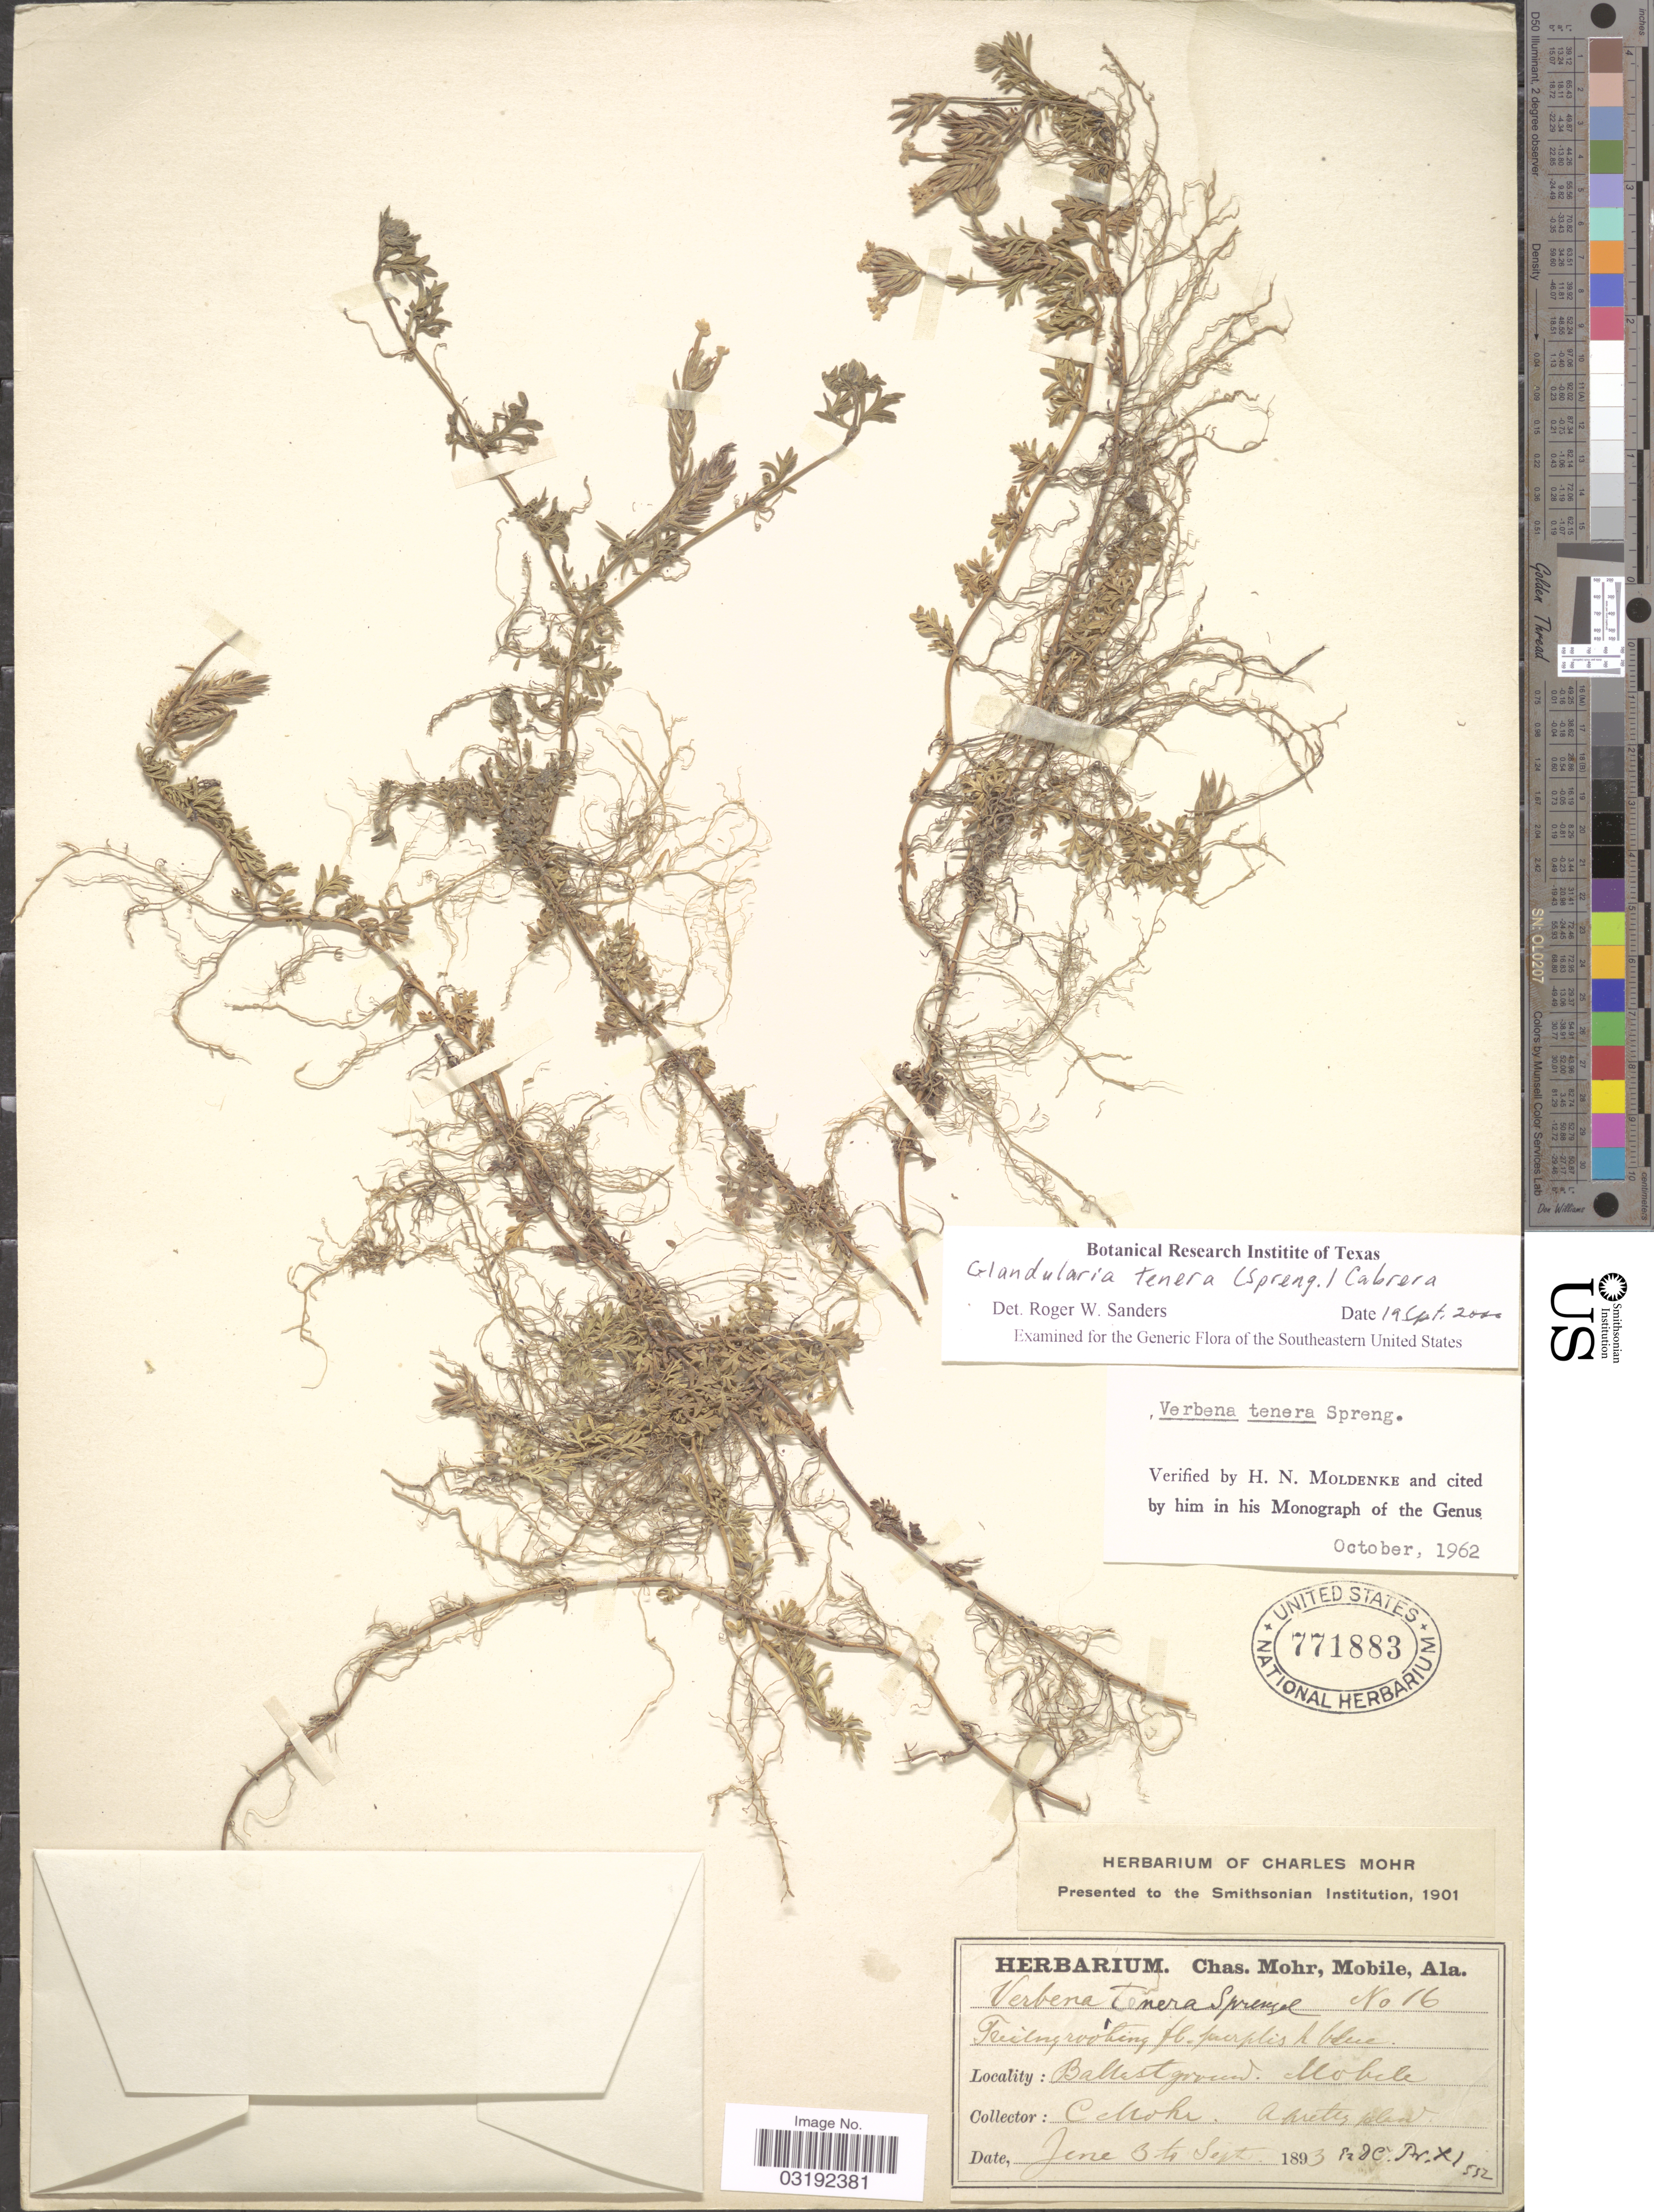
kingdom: Plantae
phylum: Tracheophyta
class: Magnoliopsida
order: Lamiales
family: Verbenaceae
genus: Verbena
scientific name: Verbena tenera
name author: Spreng.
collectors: C. T. Mohr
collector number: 16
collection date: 1893-06-03/1893-09-03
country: United States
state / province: Alabama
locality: Ballast ground. Mobile.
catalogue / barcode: US 771883